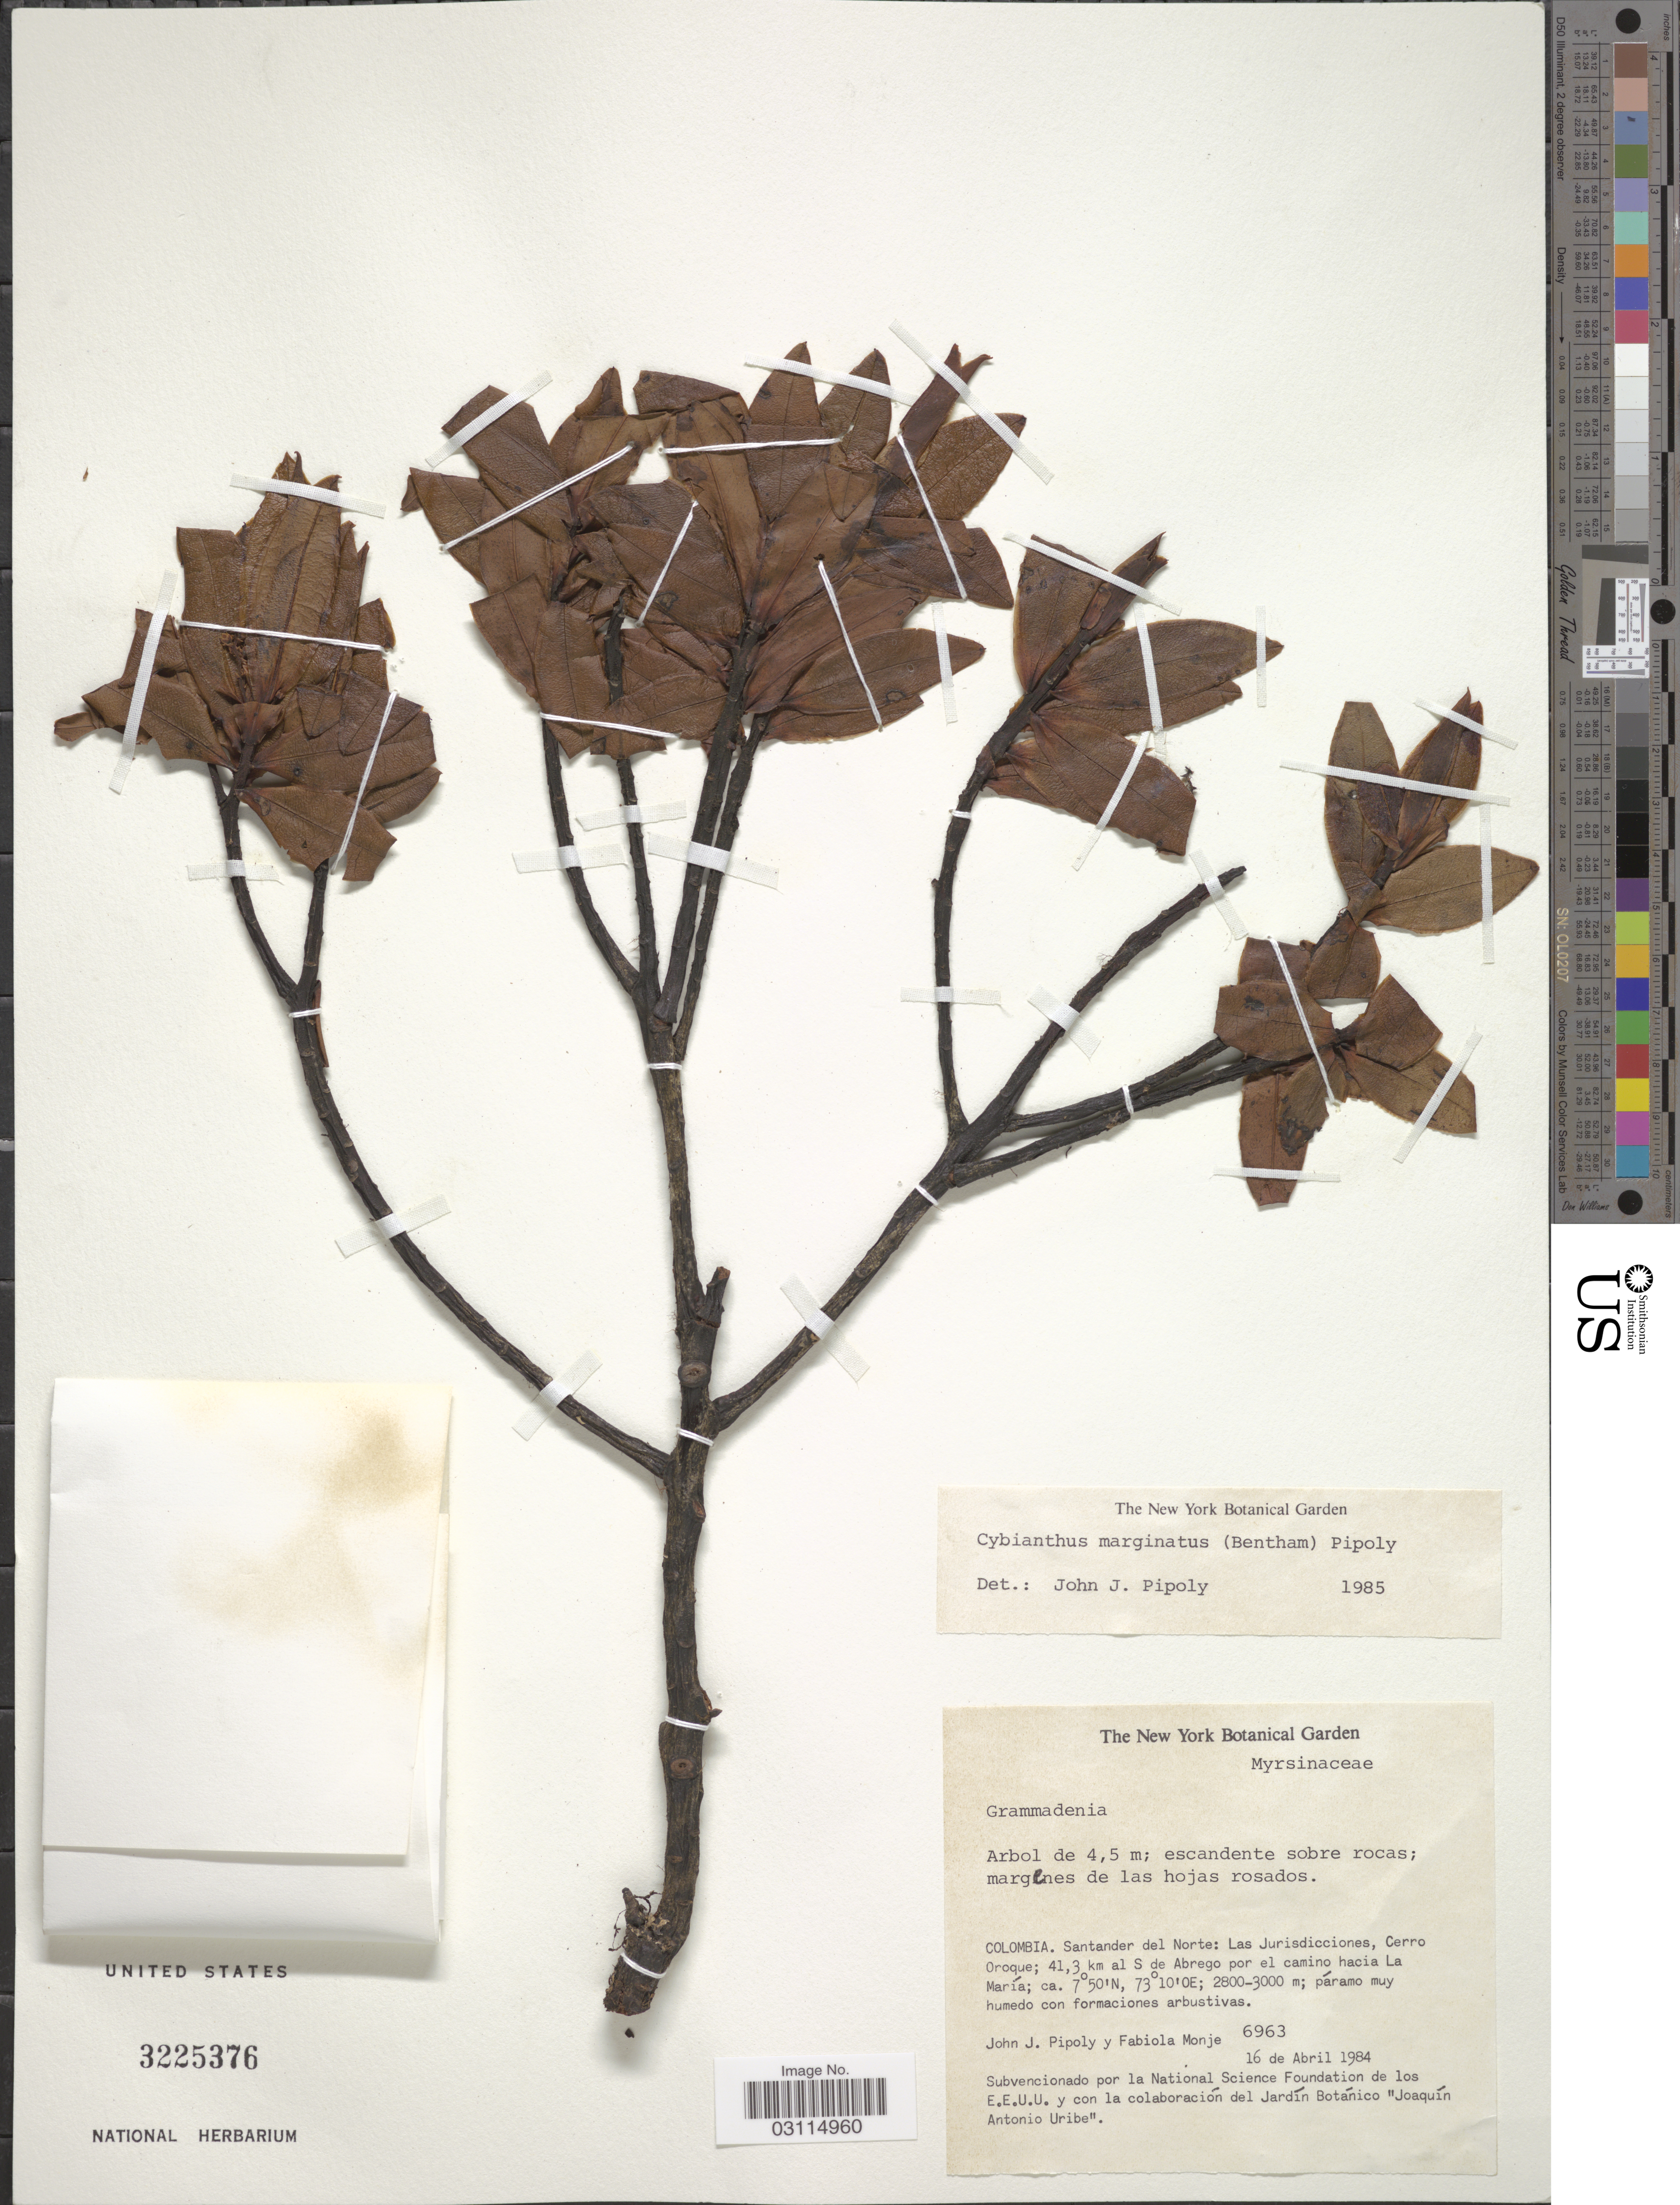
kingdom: Plantae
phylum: Tracheophyta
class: Magnoliopsida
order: Ericales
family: Primulaceae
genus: Cybianthus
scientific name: Cybianthus marginatus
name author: (Benth.) Pipoly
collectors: J. J. Pipoly & F. Monje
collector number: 6963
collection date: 1984-04-16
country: Colombia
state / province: Norte de Santander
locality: Santander del Norte: Las Jurisdicciones, Cerro Oroque; 41.3 km al S de Abrego por el camino hacia La María.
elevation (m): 2800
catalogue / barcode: US 3225376